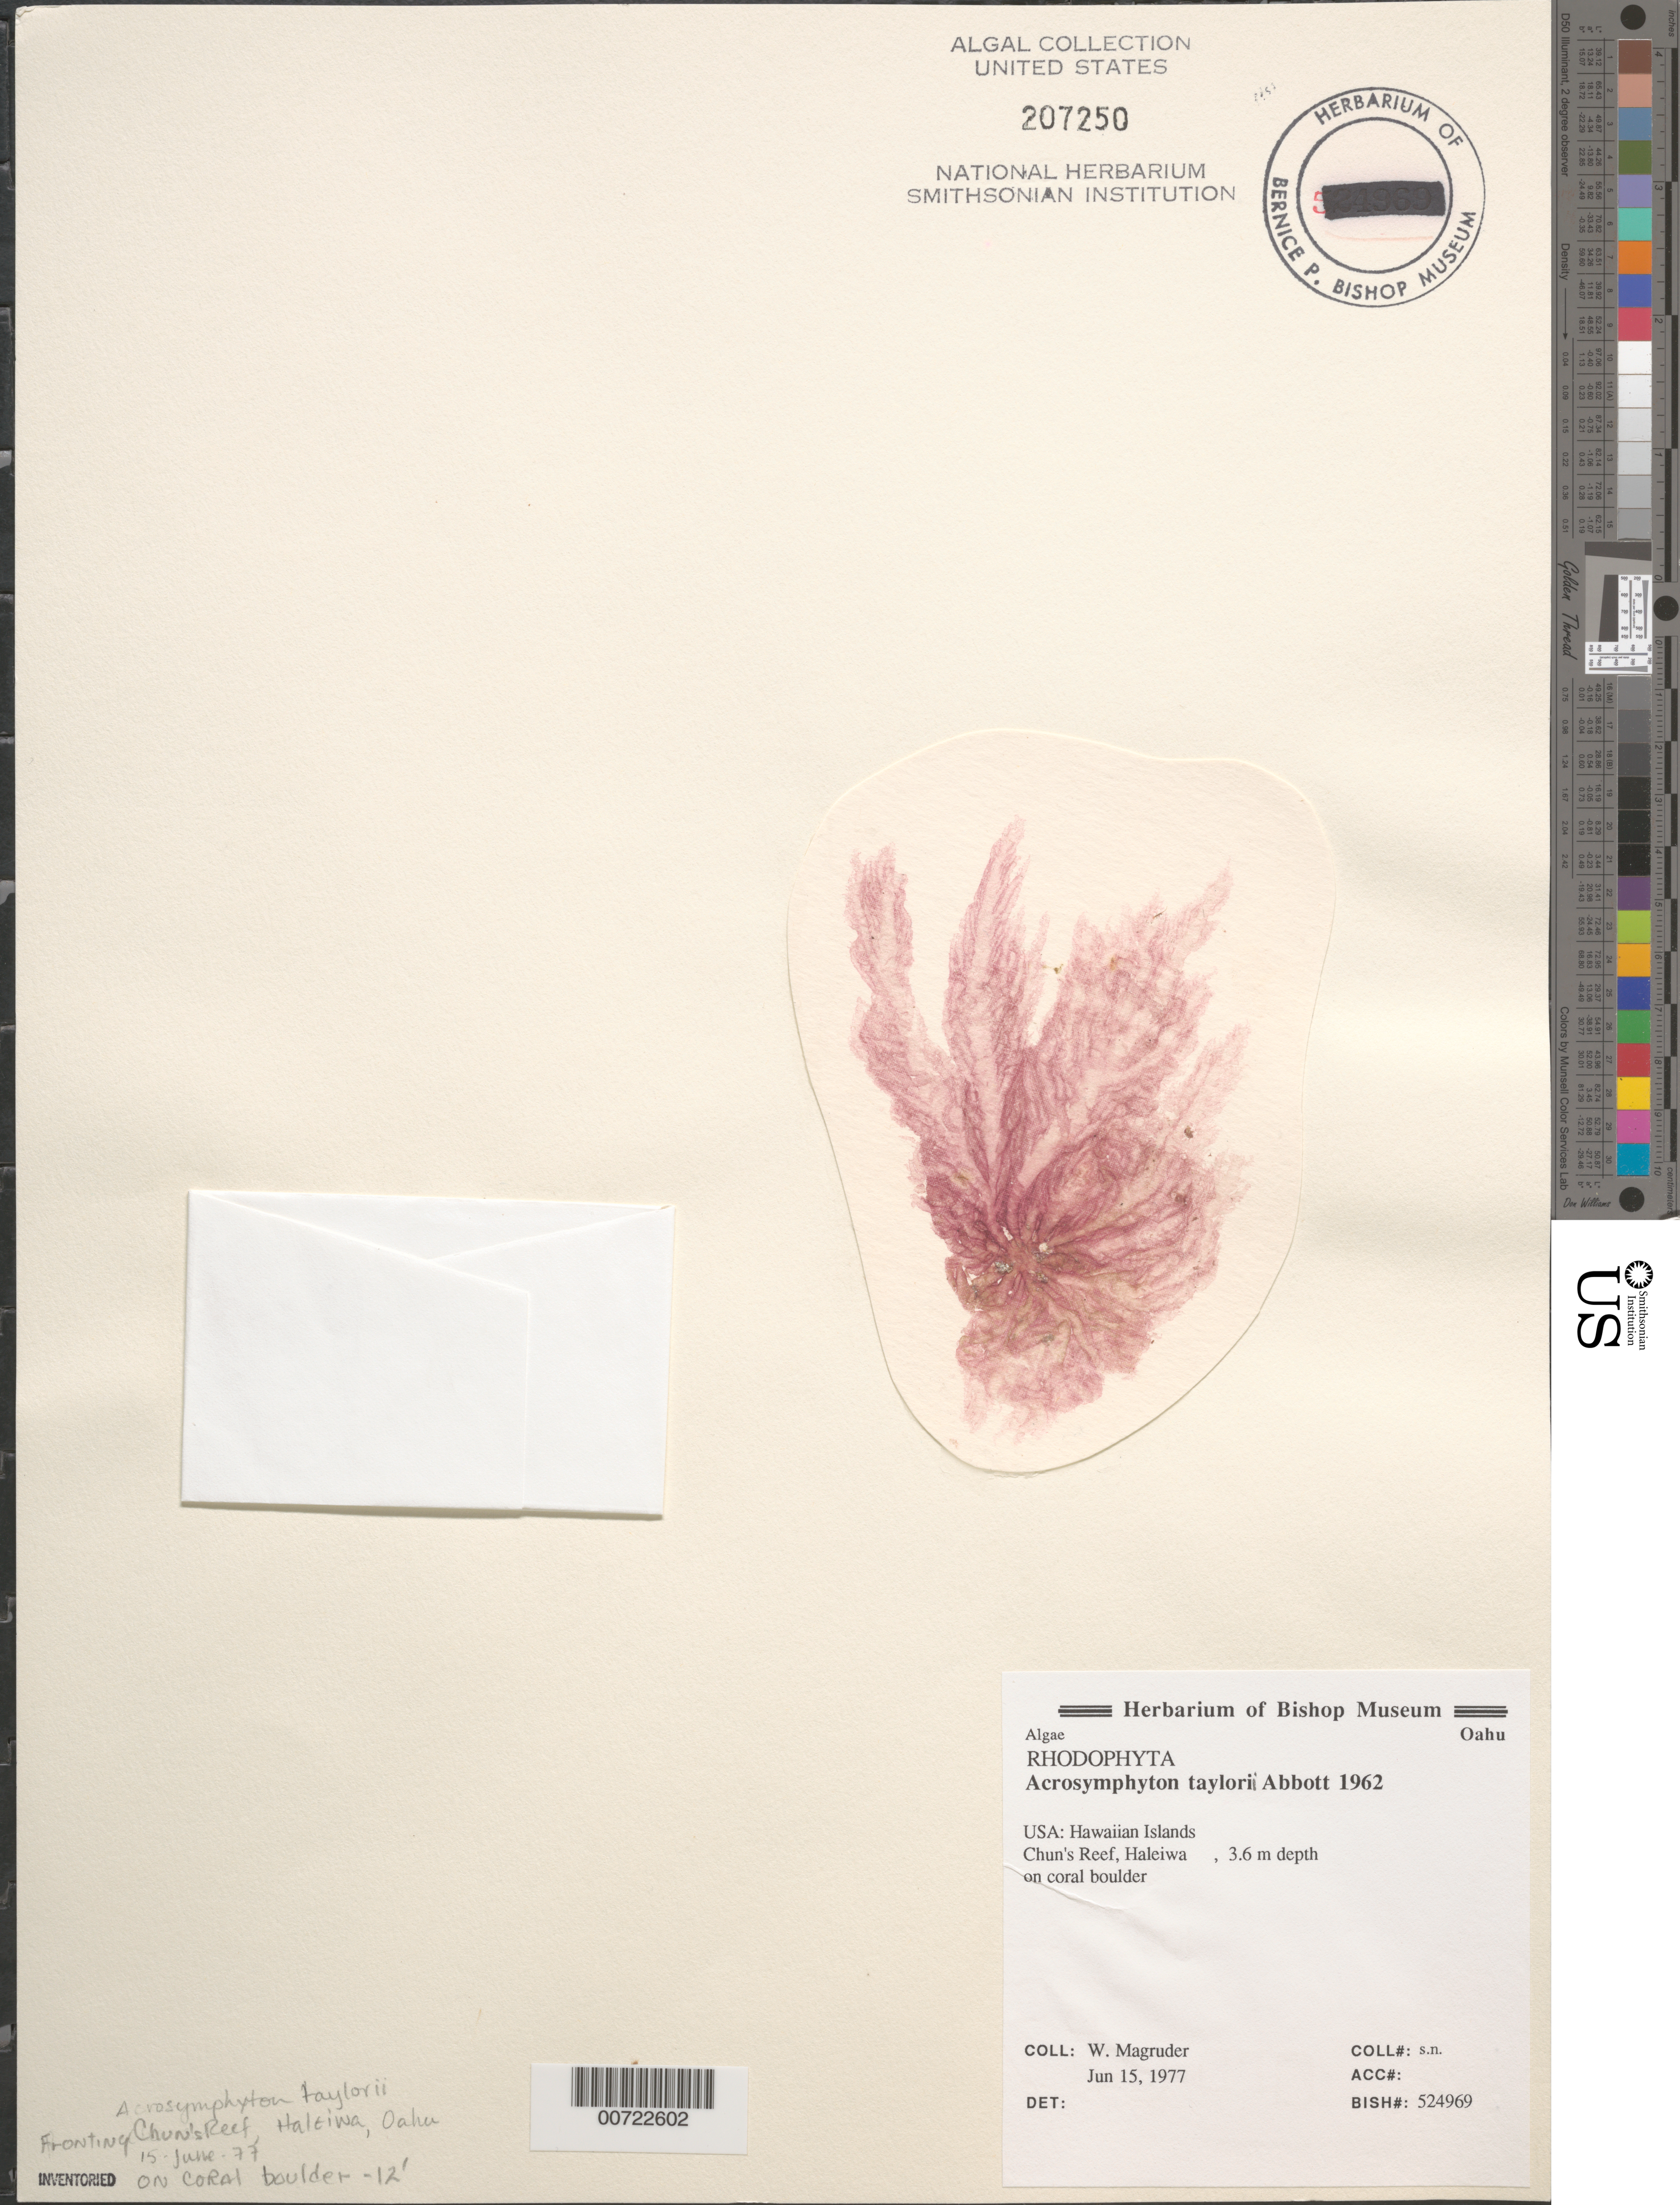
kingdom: Plantae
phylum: Rhodophyta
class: Florideophyceae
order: Acrosymphytales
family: Acrosymphytaceae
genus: Acrosymphyton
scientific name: Acrosymphyton taylorii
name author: I.A. Abbott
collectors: W. Magruder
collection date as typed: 15 Jun 1977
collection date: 1977-06-15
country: United States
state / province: Hawaii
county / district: Honolulu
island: Oahu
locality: Chun's Reef, Haleiwa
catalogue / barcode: US 207250